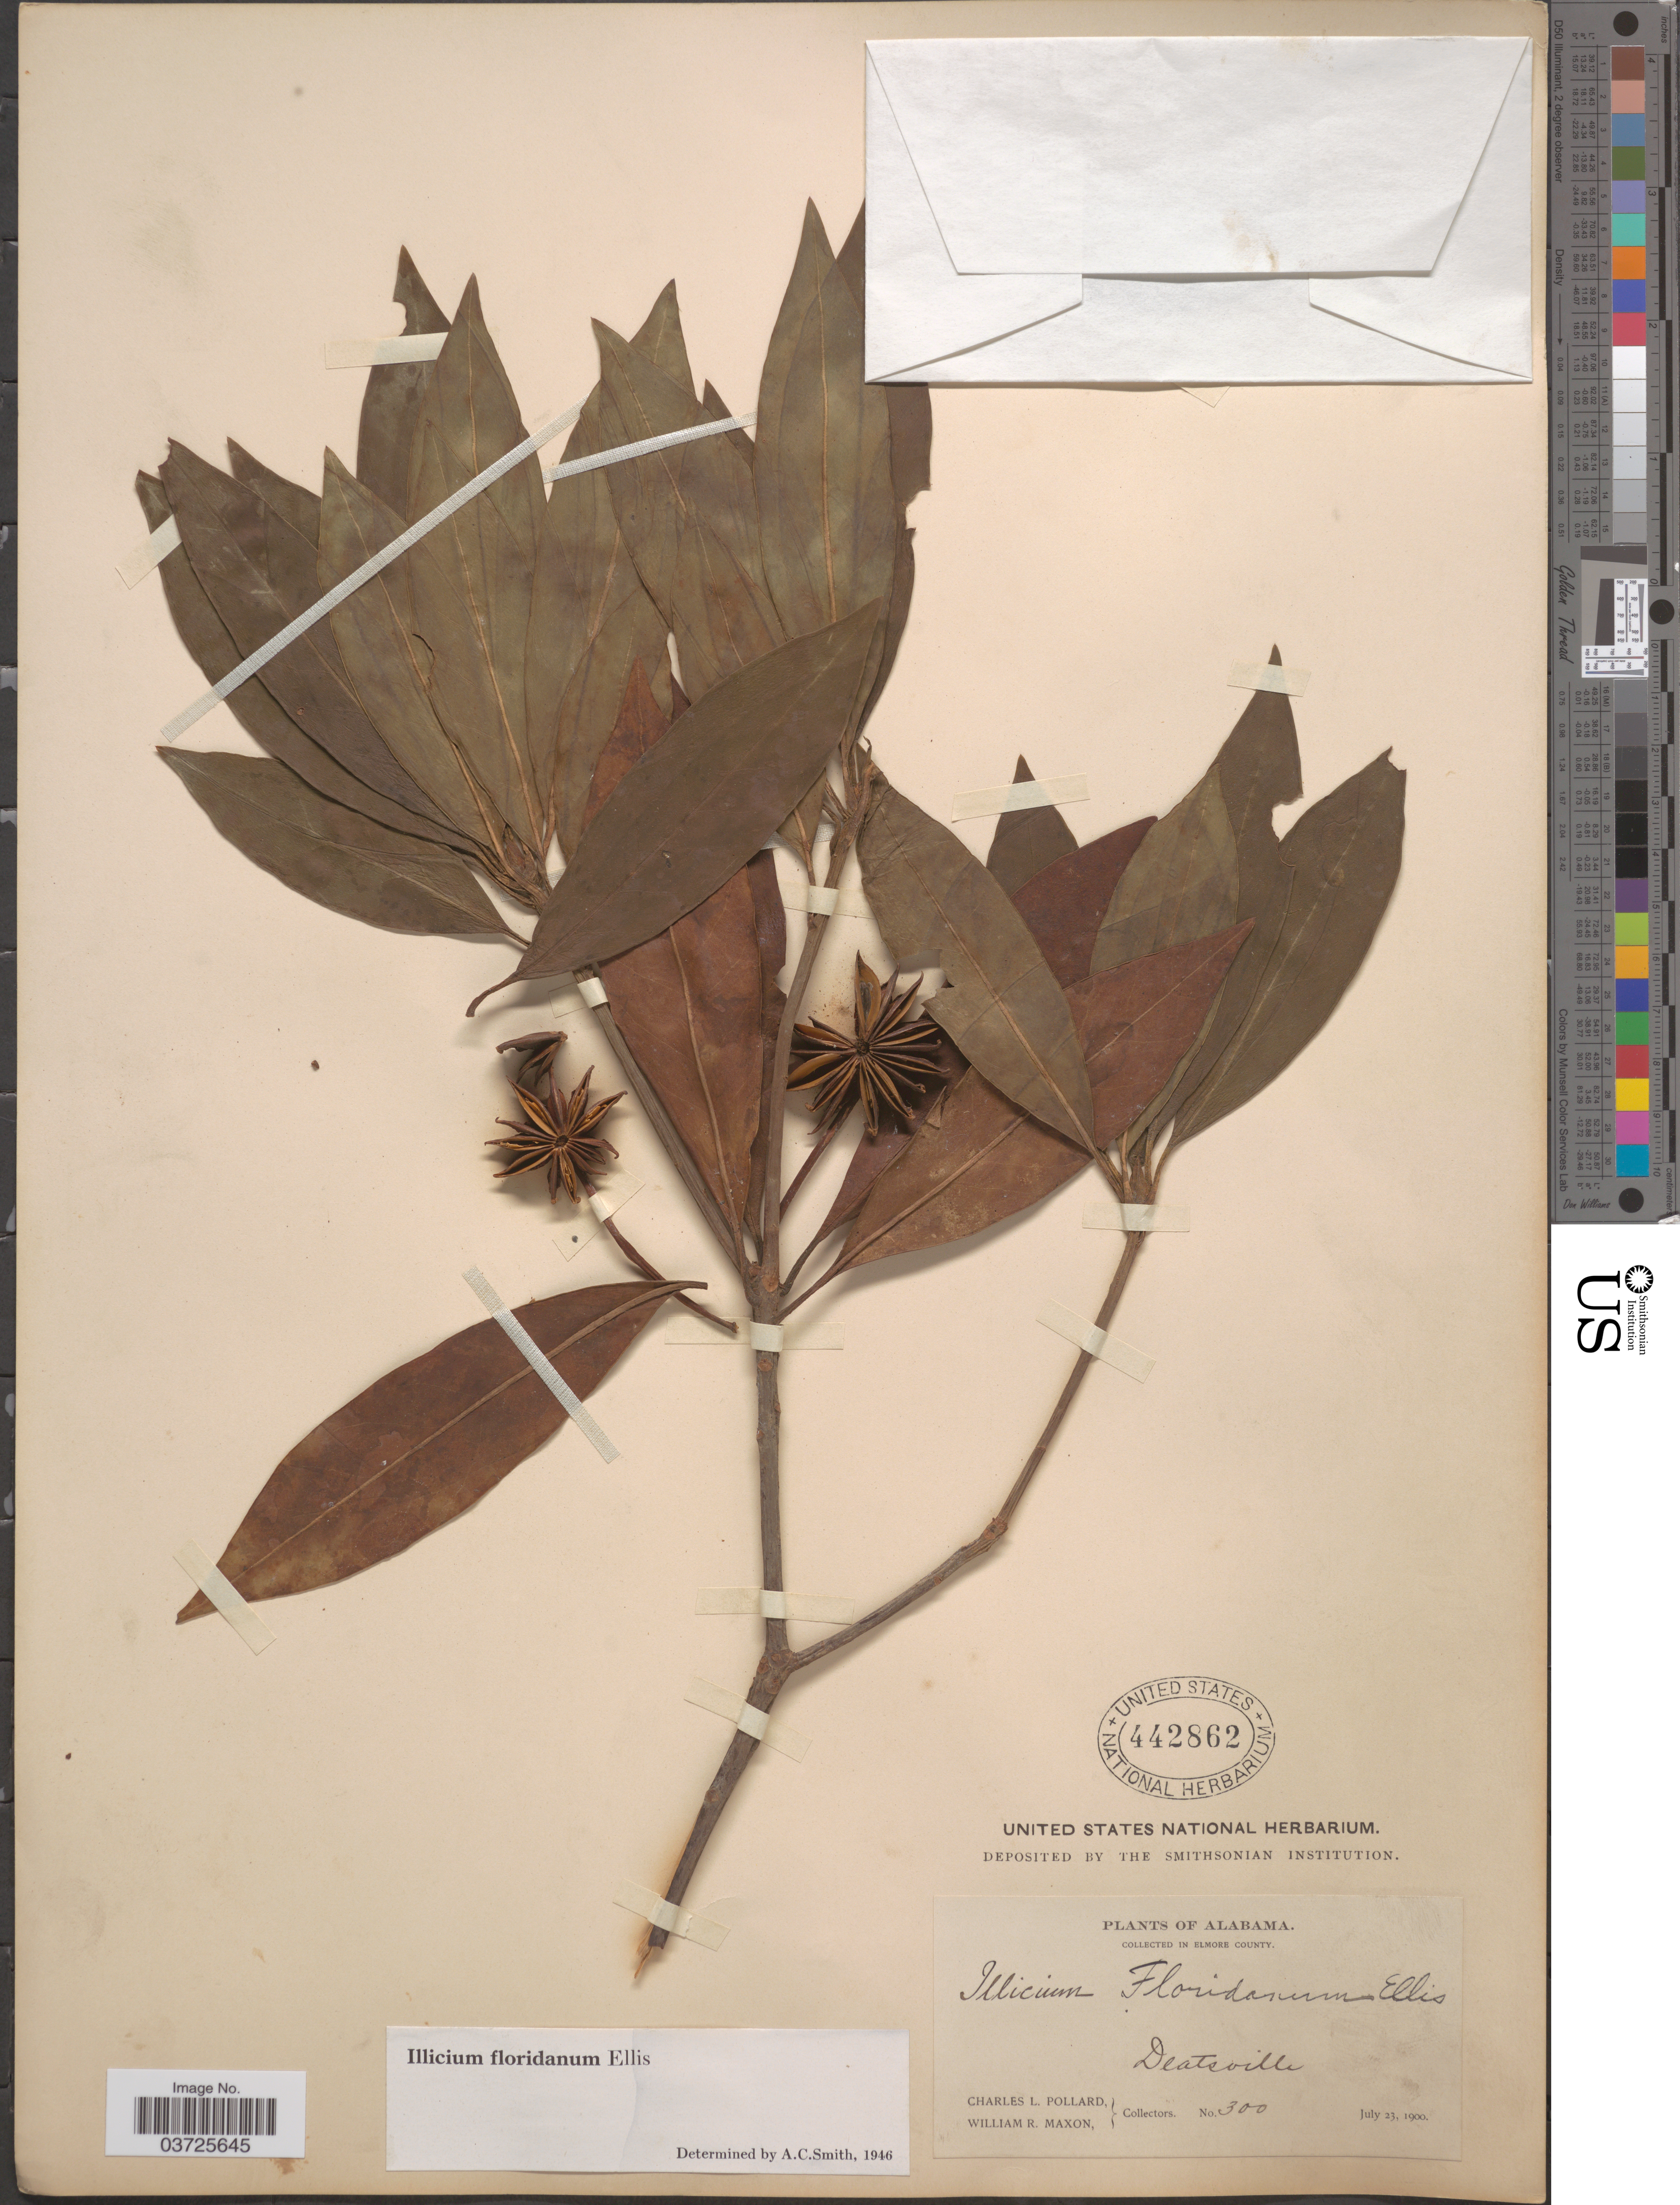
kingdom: Plantae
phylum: Tracheophyta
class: Magnoliopsida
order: Austrobaileyales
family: Schisandraceae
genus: Illicium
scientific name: Illicium floridanum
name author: J. Ellis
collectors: C. L. Pollard & W. R. Maxon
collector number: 300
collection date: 1900-07-23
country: United States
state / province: Alabama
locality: Elmore County. Deatsville.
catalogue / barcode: US 442862